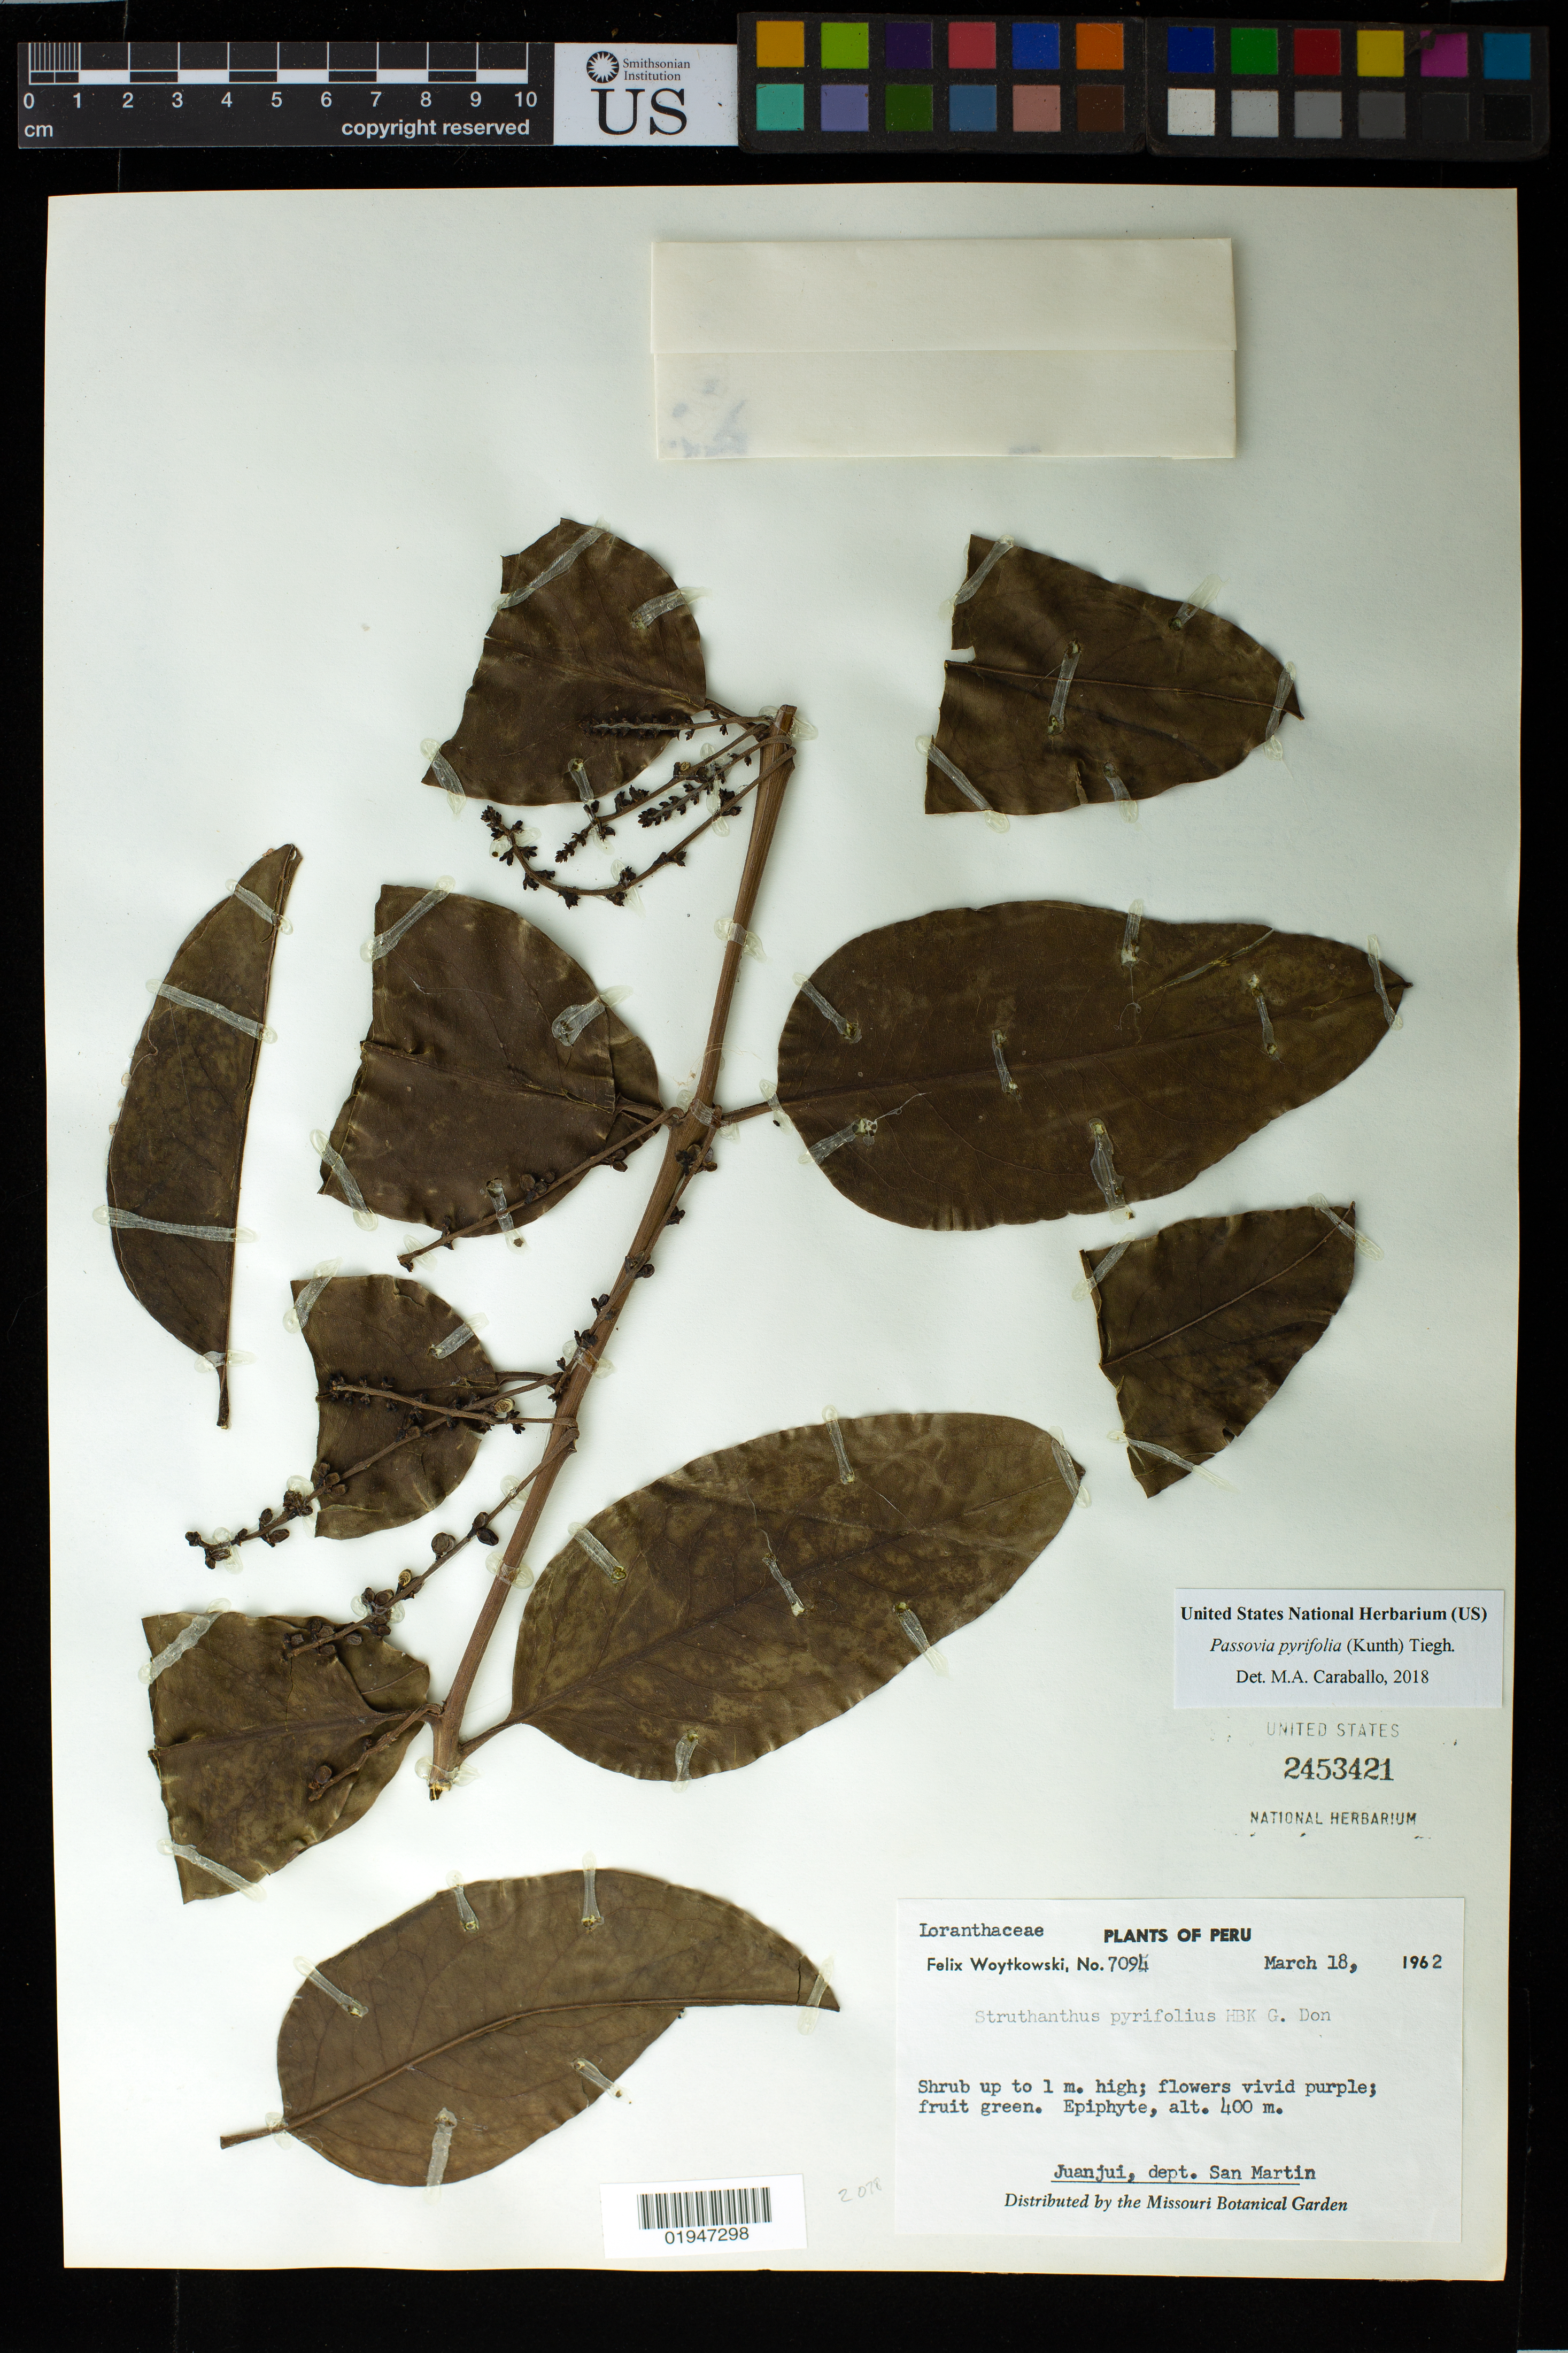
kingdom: Plantae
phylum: Tracheophyta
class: Magnoliopsida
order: Santalales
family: Loranthaceae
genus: Passovia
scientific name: Passovia pyrifolia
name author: (Kunth) Tiegh.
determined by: Caraballo-Ortiz, Marcos A., (MISS), University of Mississippi (UNITED STATES)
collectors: F. Woytkowski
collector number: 7094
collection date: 1962-03-18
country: Peru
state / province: San Martín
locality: Juanjui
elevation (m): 400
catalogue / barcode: US 2453421